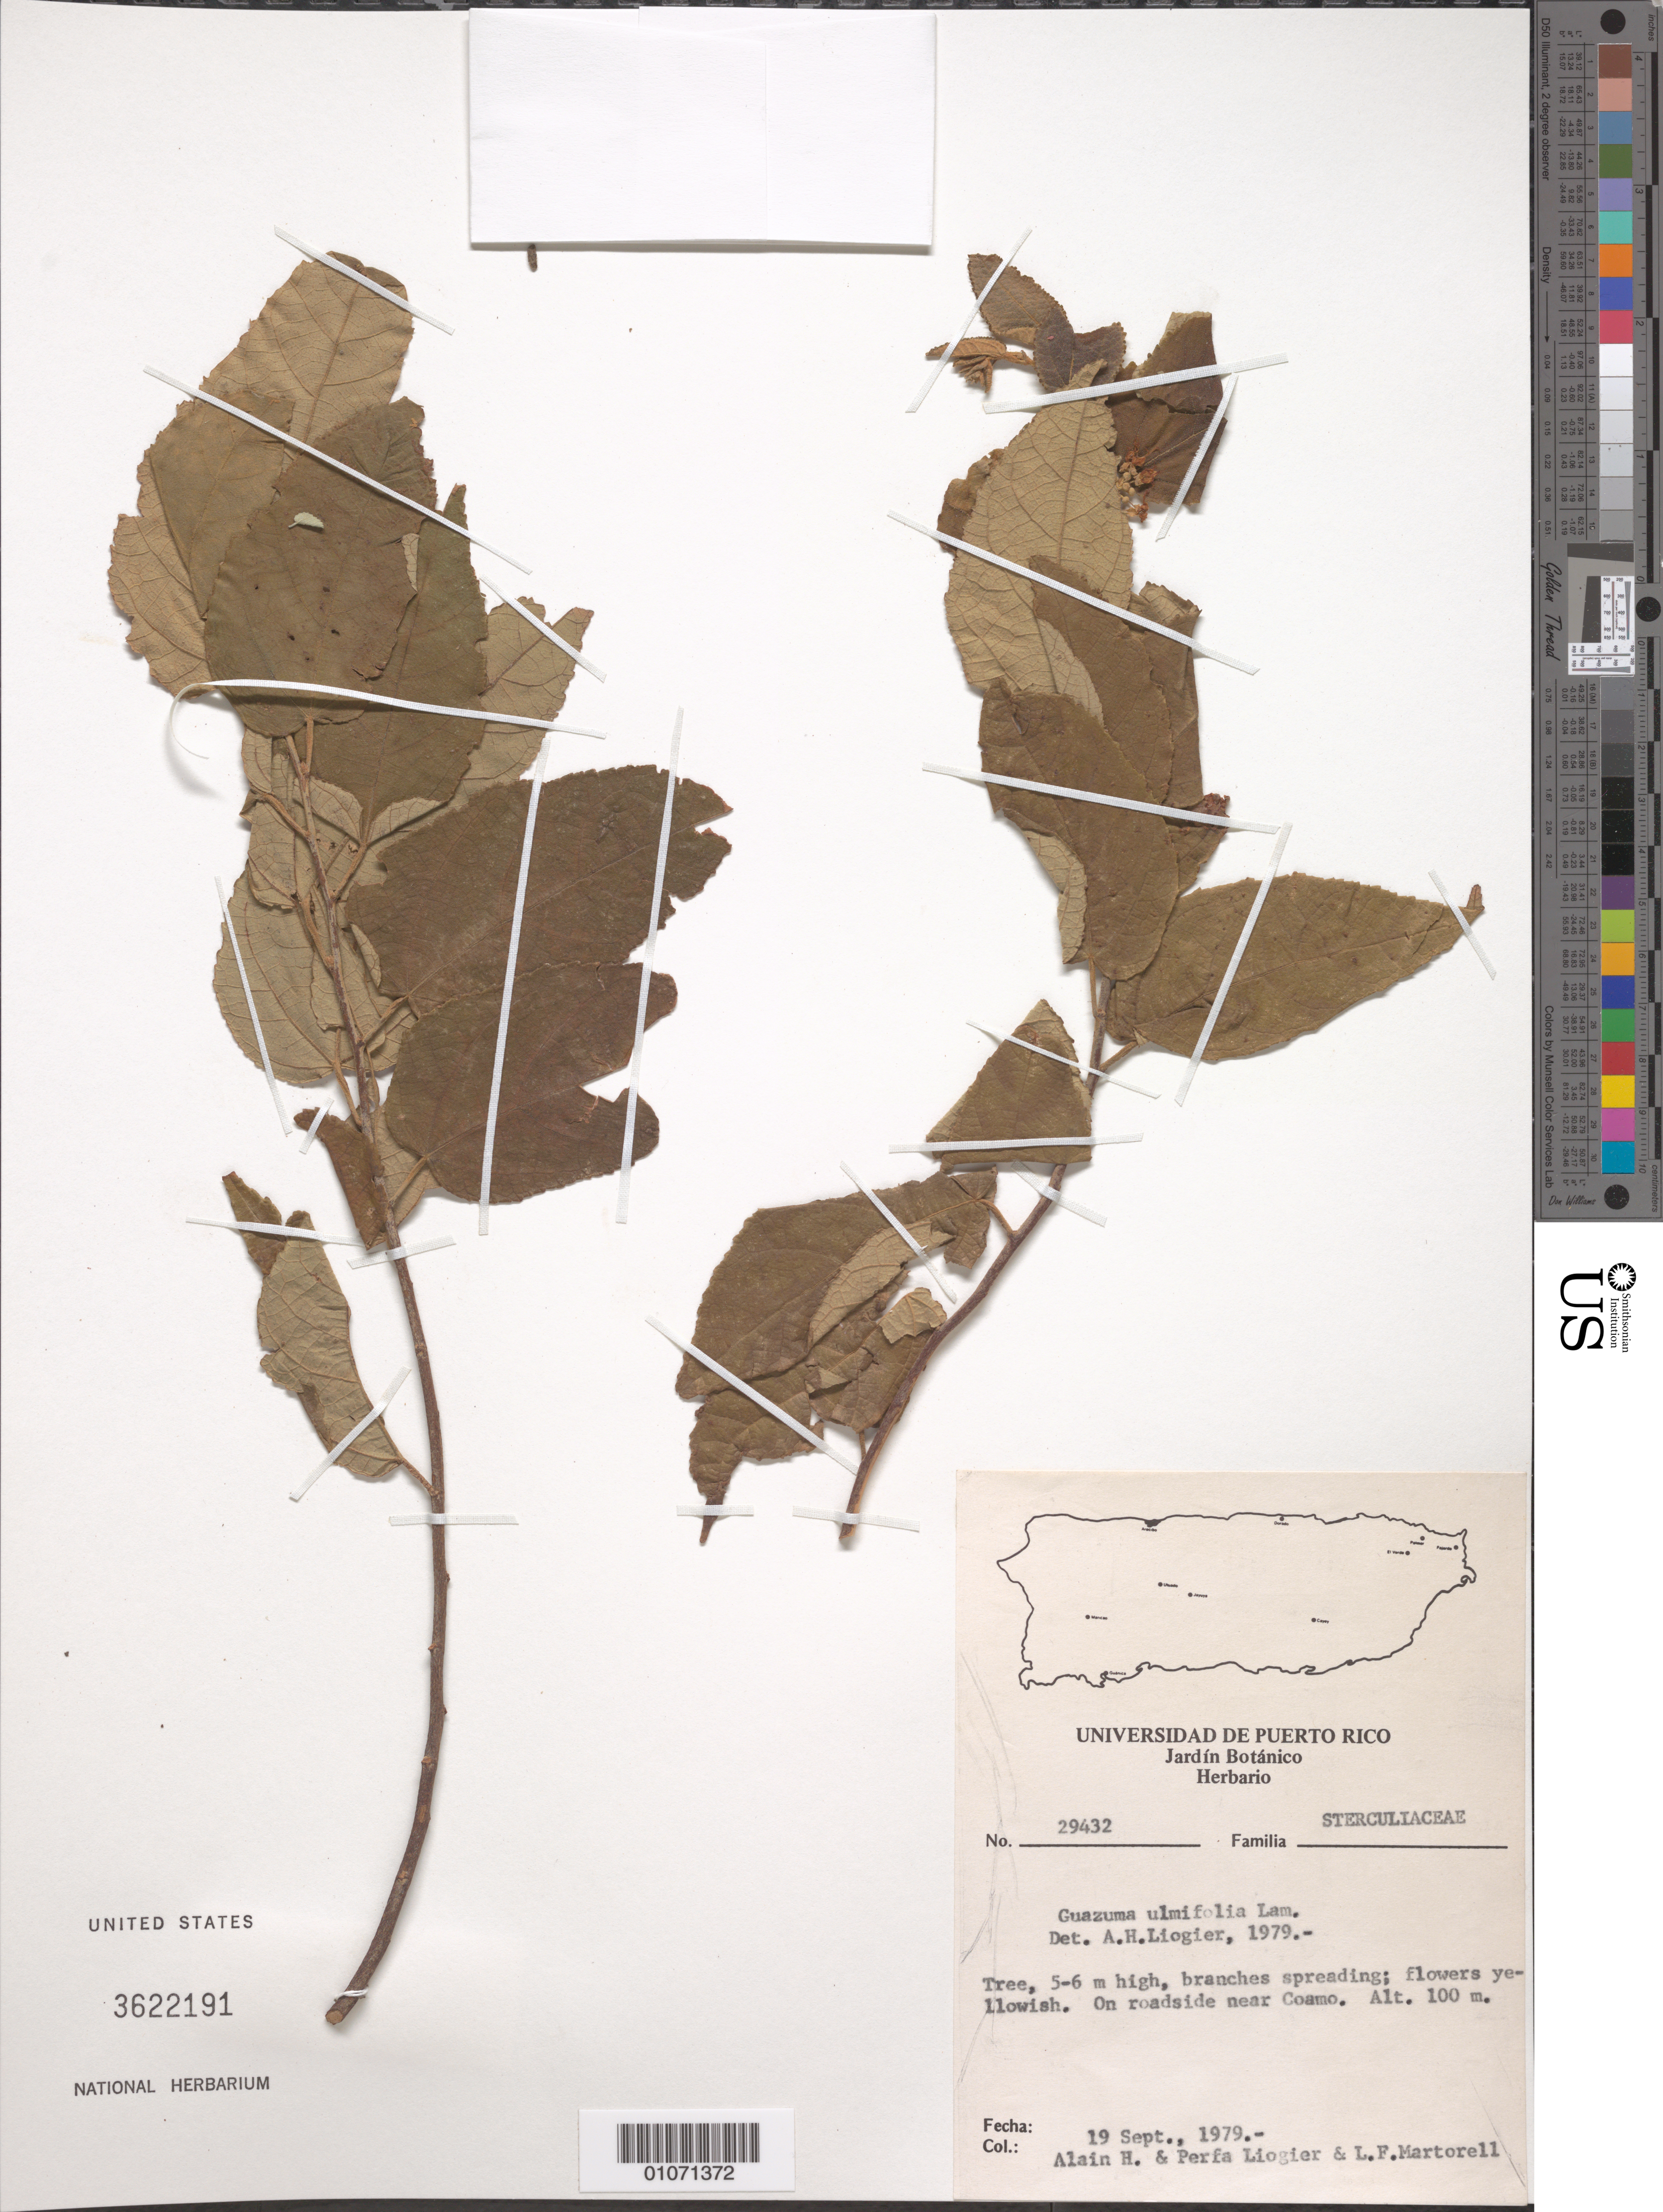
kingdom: Plantae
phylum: Tracheophyta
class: Magnoliopsida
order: Malvales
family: Malvaceae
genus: Guazuma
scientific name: Guazuma ulmifolia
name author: Lam.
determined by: Liogier, Alain H.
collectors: A. H. Liogier, M. P. Liogier & L. Martorell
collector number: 29432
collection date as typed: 19 Sep 1979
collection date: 1979-09-19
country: Puerto Rico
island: Puerto Rico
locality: Coamo area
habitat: On roadside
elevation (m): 100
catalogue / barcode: US 3622191